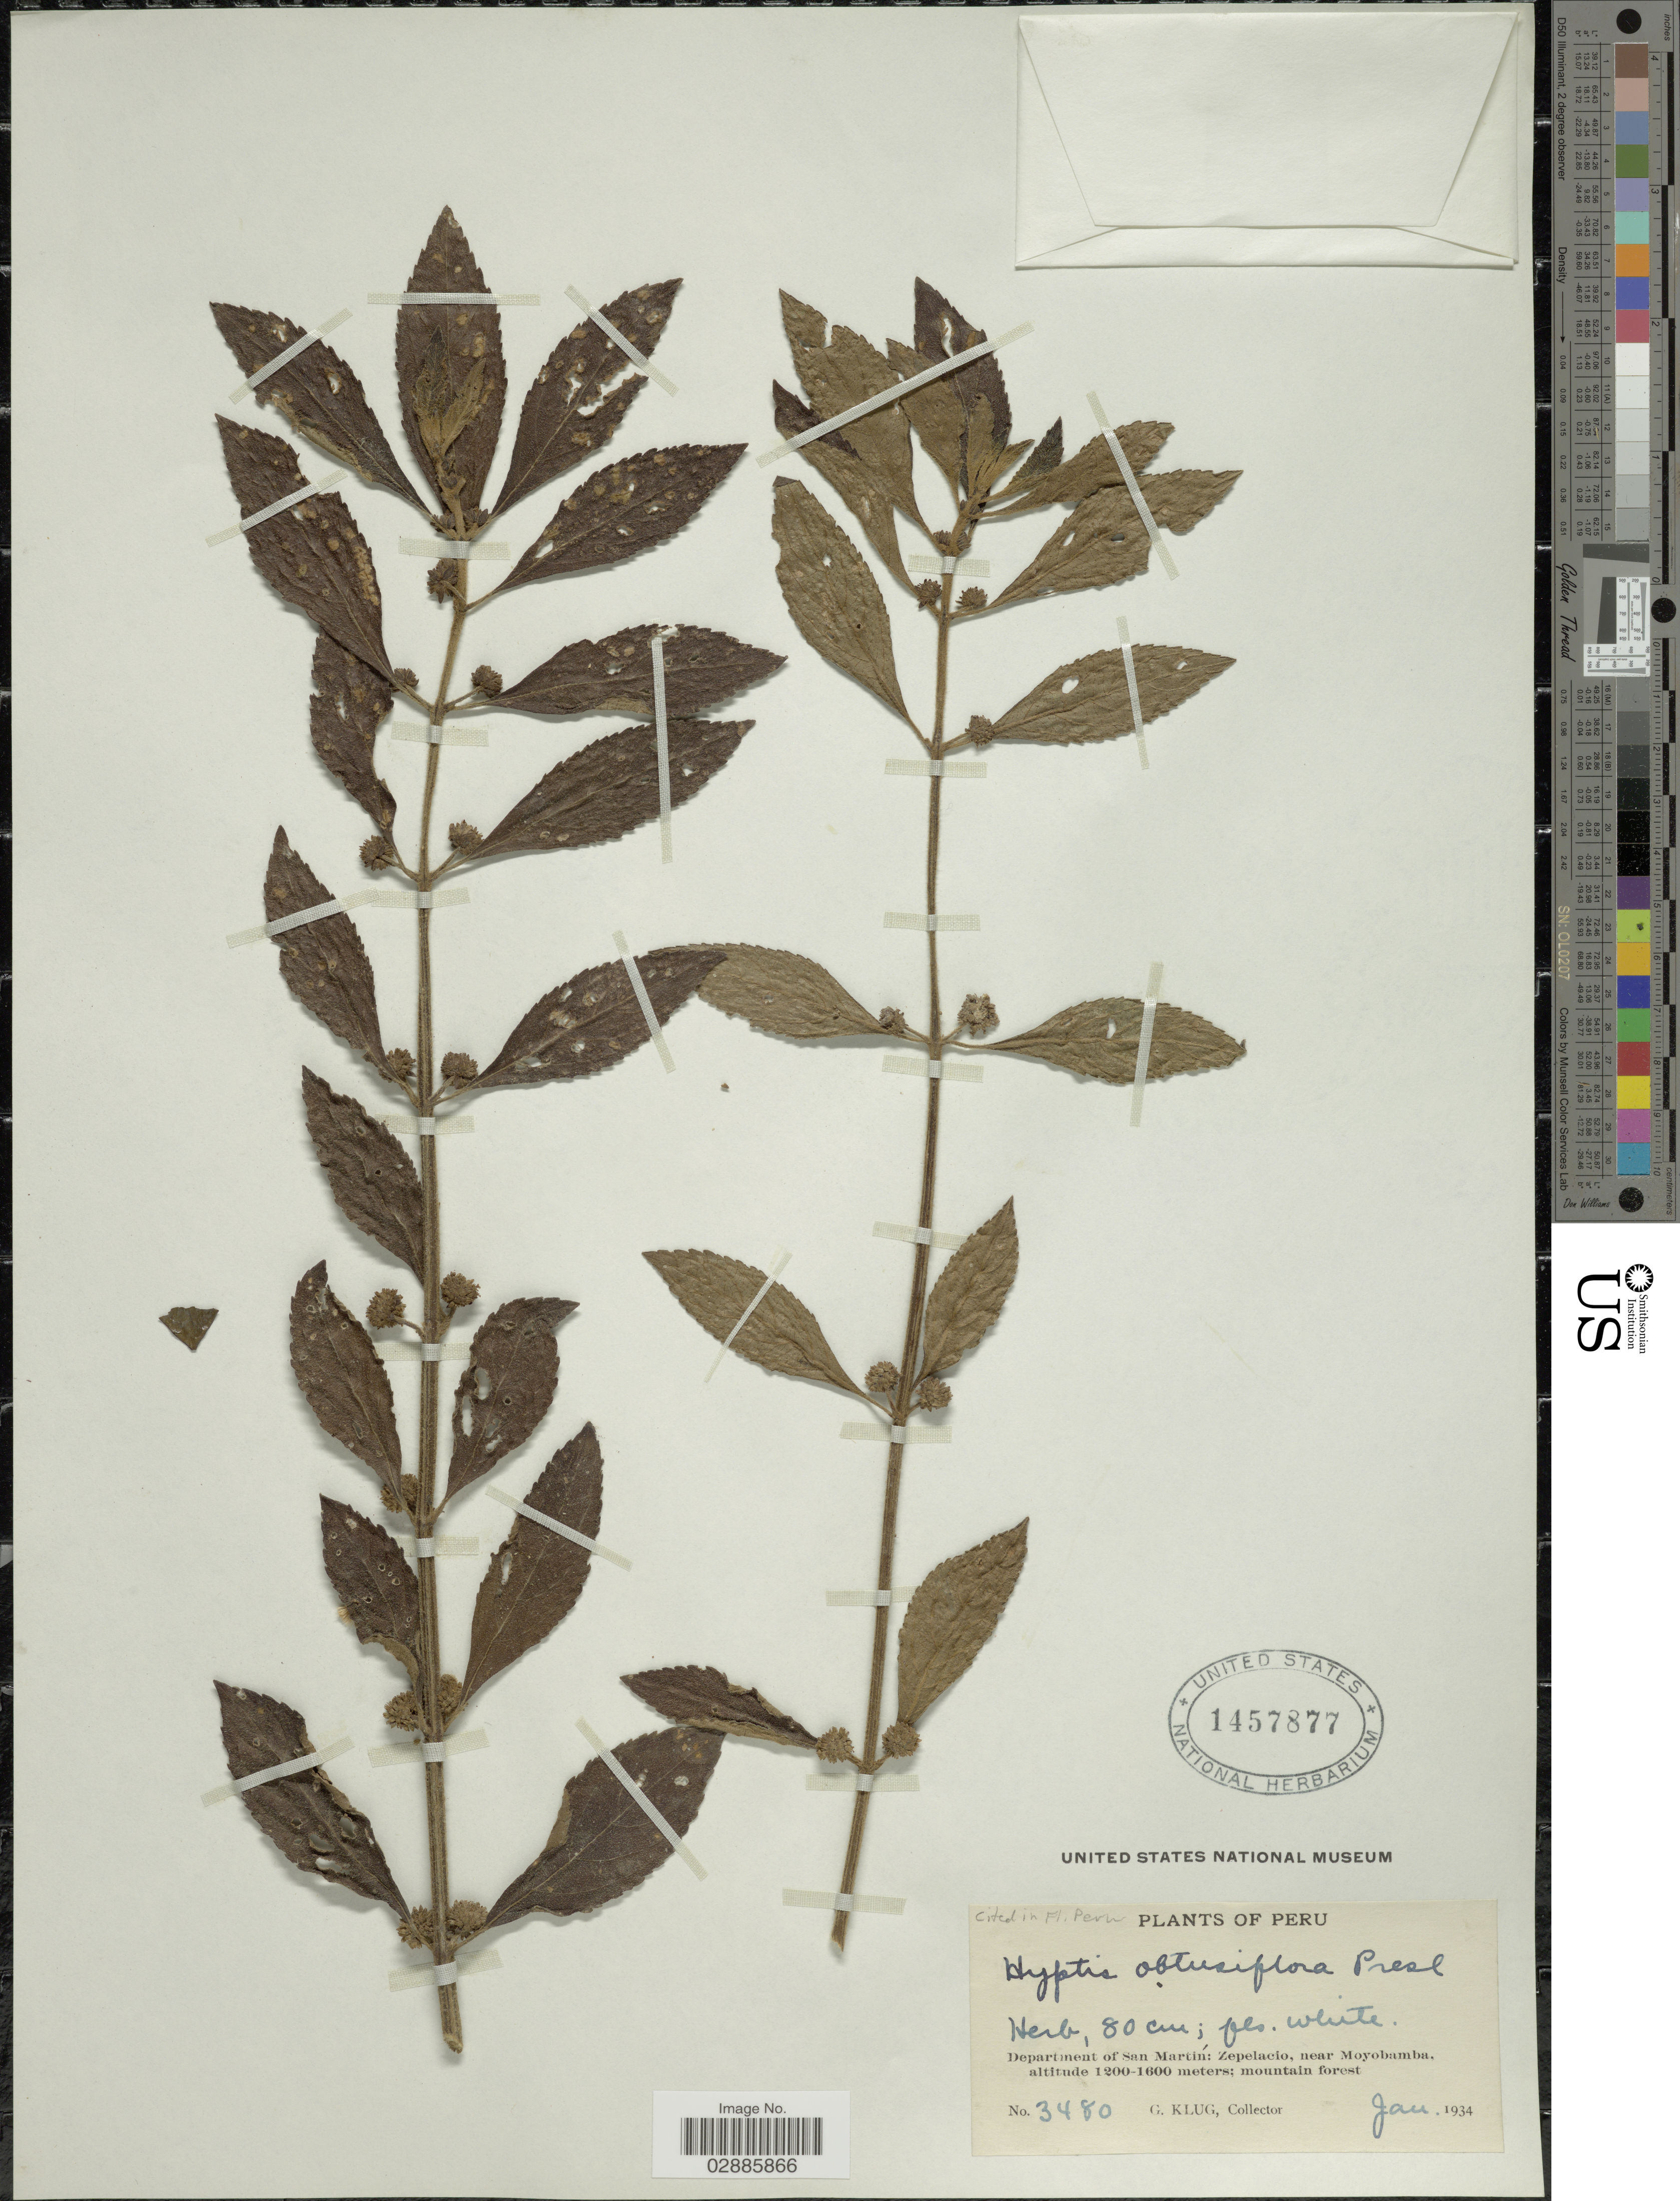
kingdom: Plantae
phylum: Tracheophyta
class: Magnoliopsida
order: Lamiales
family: Lamiaceae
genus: Hyptis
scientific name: Hyptis obtusiflora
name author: C. Presl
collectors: G. Klug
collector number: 3480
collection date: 1934-01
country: Peru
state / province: San Martín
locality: Department of San Martín: Zepelacio, near Moyobamba.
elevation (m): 1200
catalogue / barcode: US 1457877